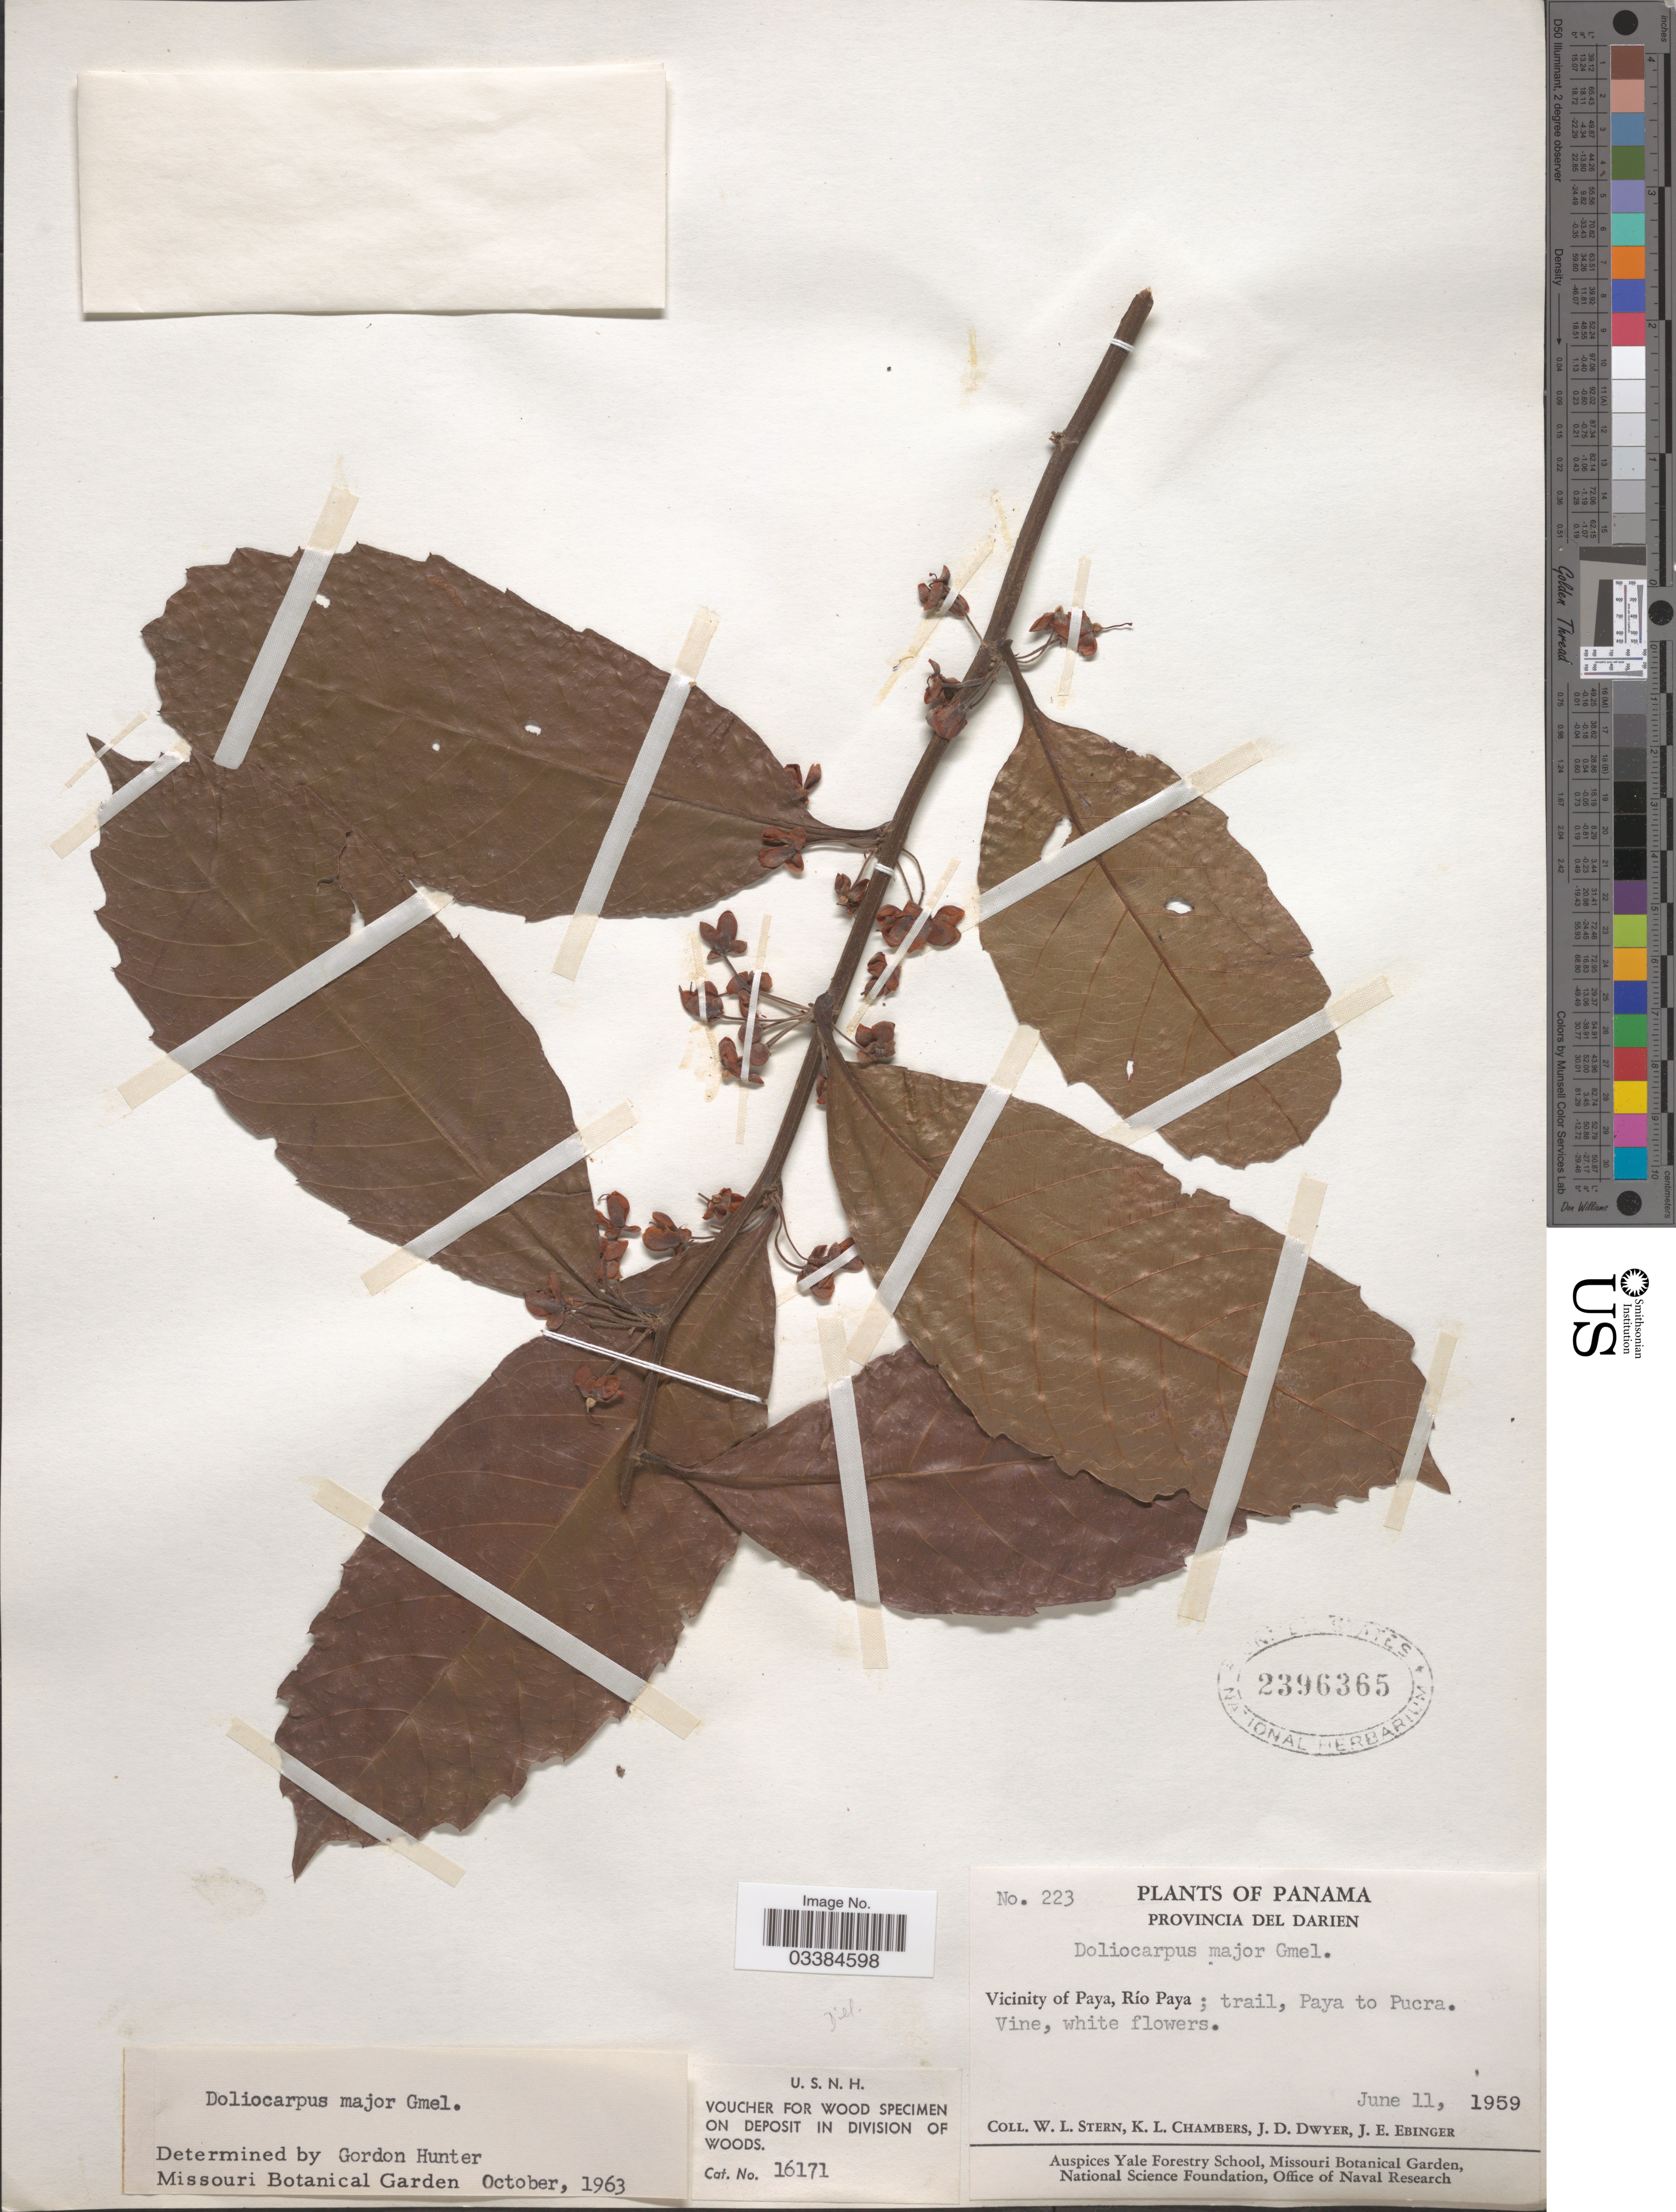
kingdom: Plantae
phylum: Tracheophyta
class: Magnoliopsida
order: Dilleniales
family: Dilleniaceae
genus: Doliocarpus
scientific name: Doliocarpus major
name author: J.F. Gmel.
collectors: W. L. Stern, K. Chambers, J. D. Dwyer & J. Ebinger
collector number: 223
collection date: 1959-06-11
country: Panama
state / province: Darién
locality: Vicinity of Paya, Río Paya; trail, Paya to Pucra.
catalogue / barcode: US 2396365